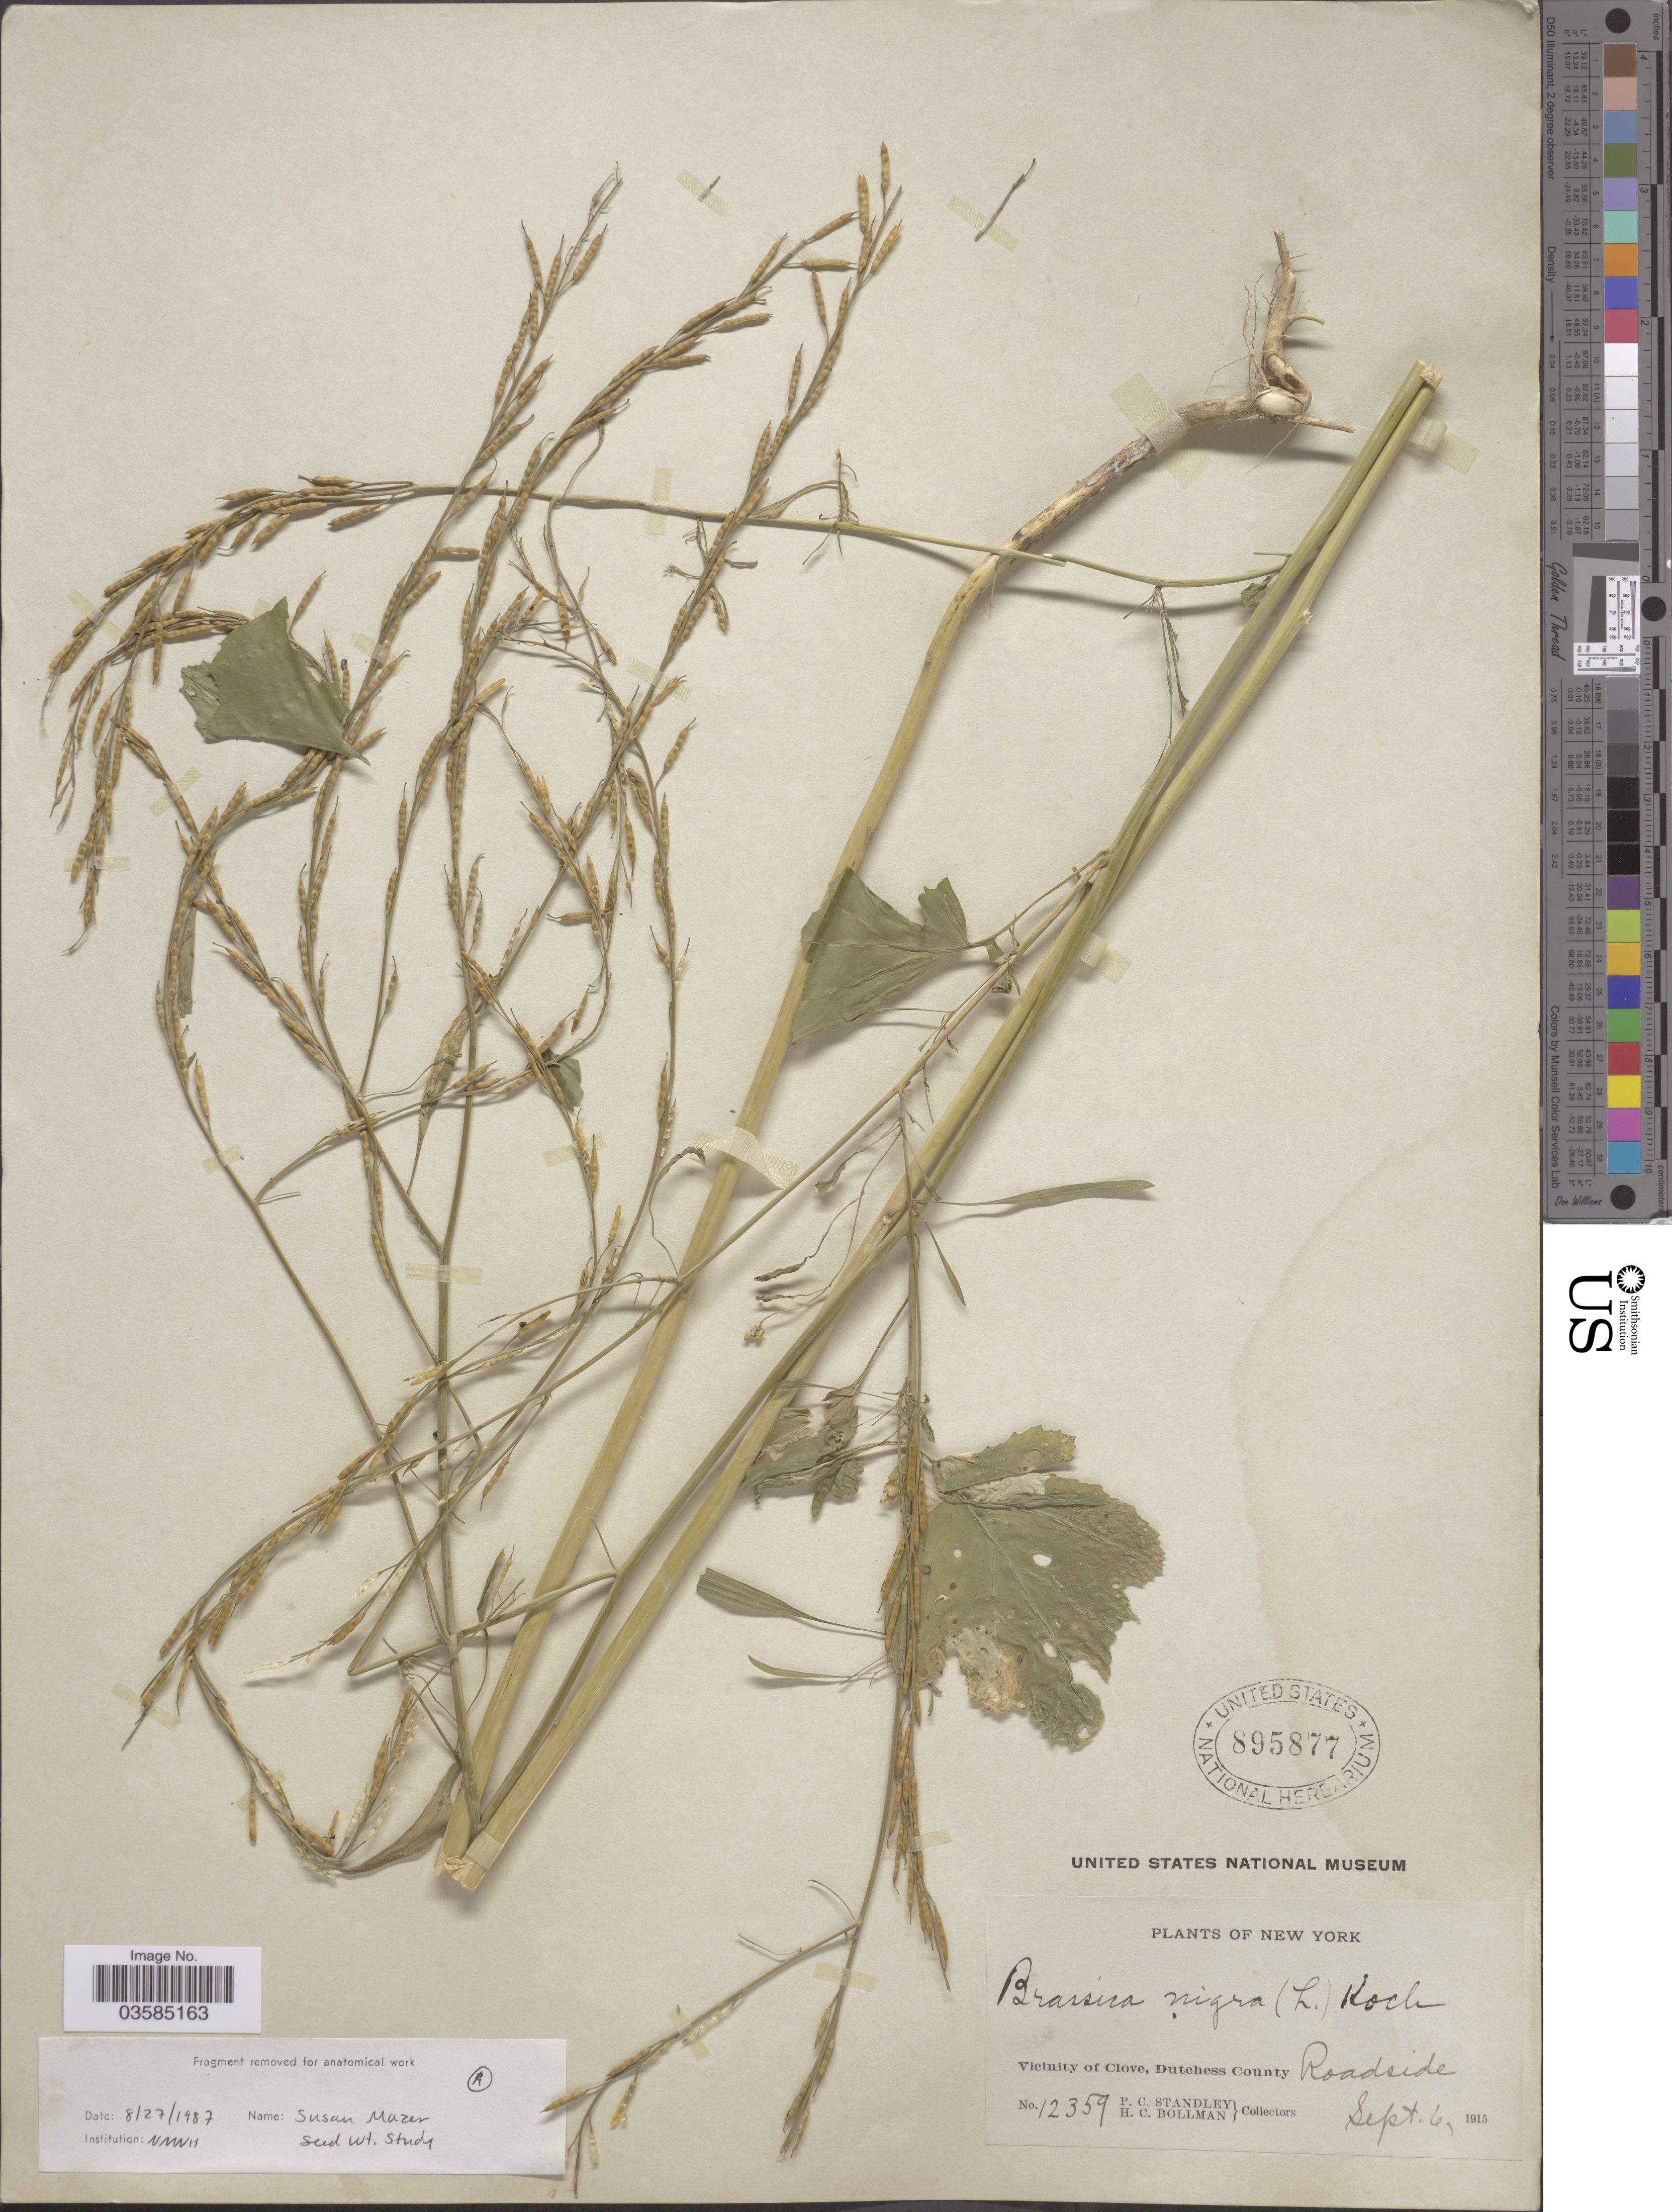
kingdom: Plantae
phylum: Tracheophyta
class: Magnoliopsida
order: Brassicales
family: Brassicaceae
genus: Brassica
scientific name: Brassica nigra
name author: (L.) W.D.J. Koch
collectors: P. C. Standley & H. C. Bollman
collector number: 12359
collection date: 1915-07-06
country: United States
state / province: New York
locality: Vicinity of Clove, Dutchess County. Roadside.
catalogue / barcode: US 895877